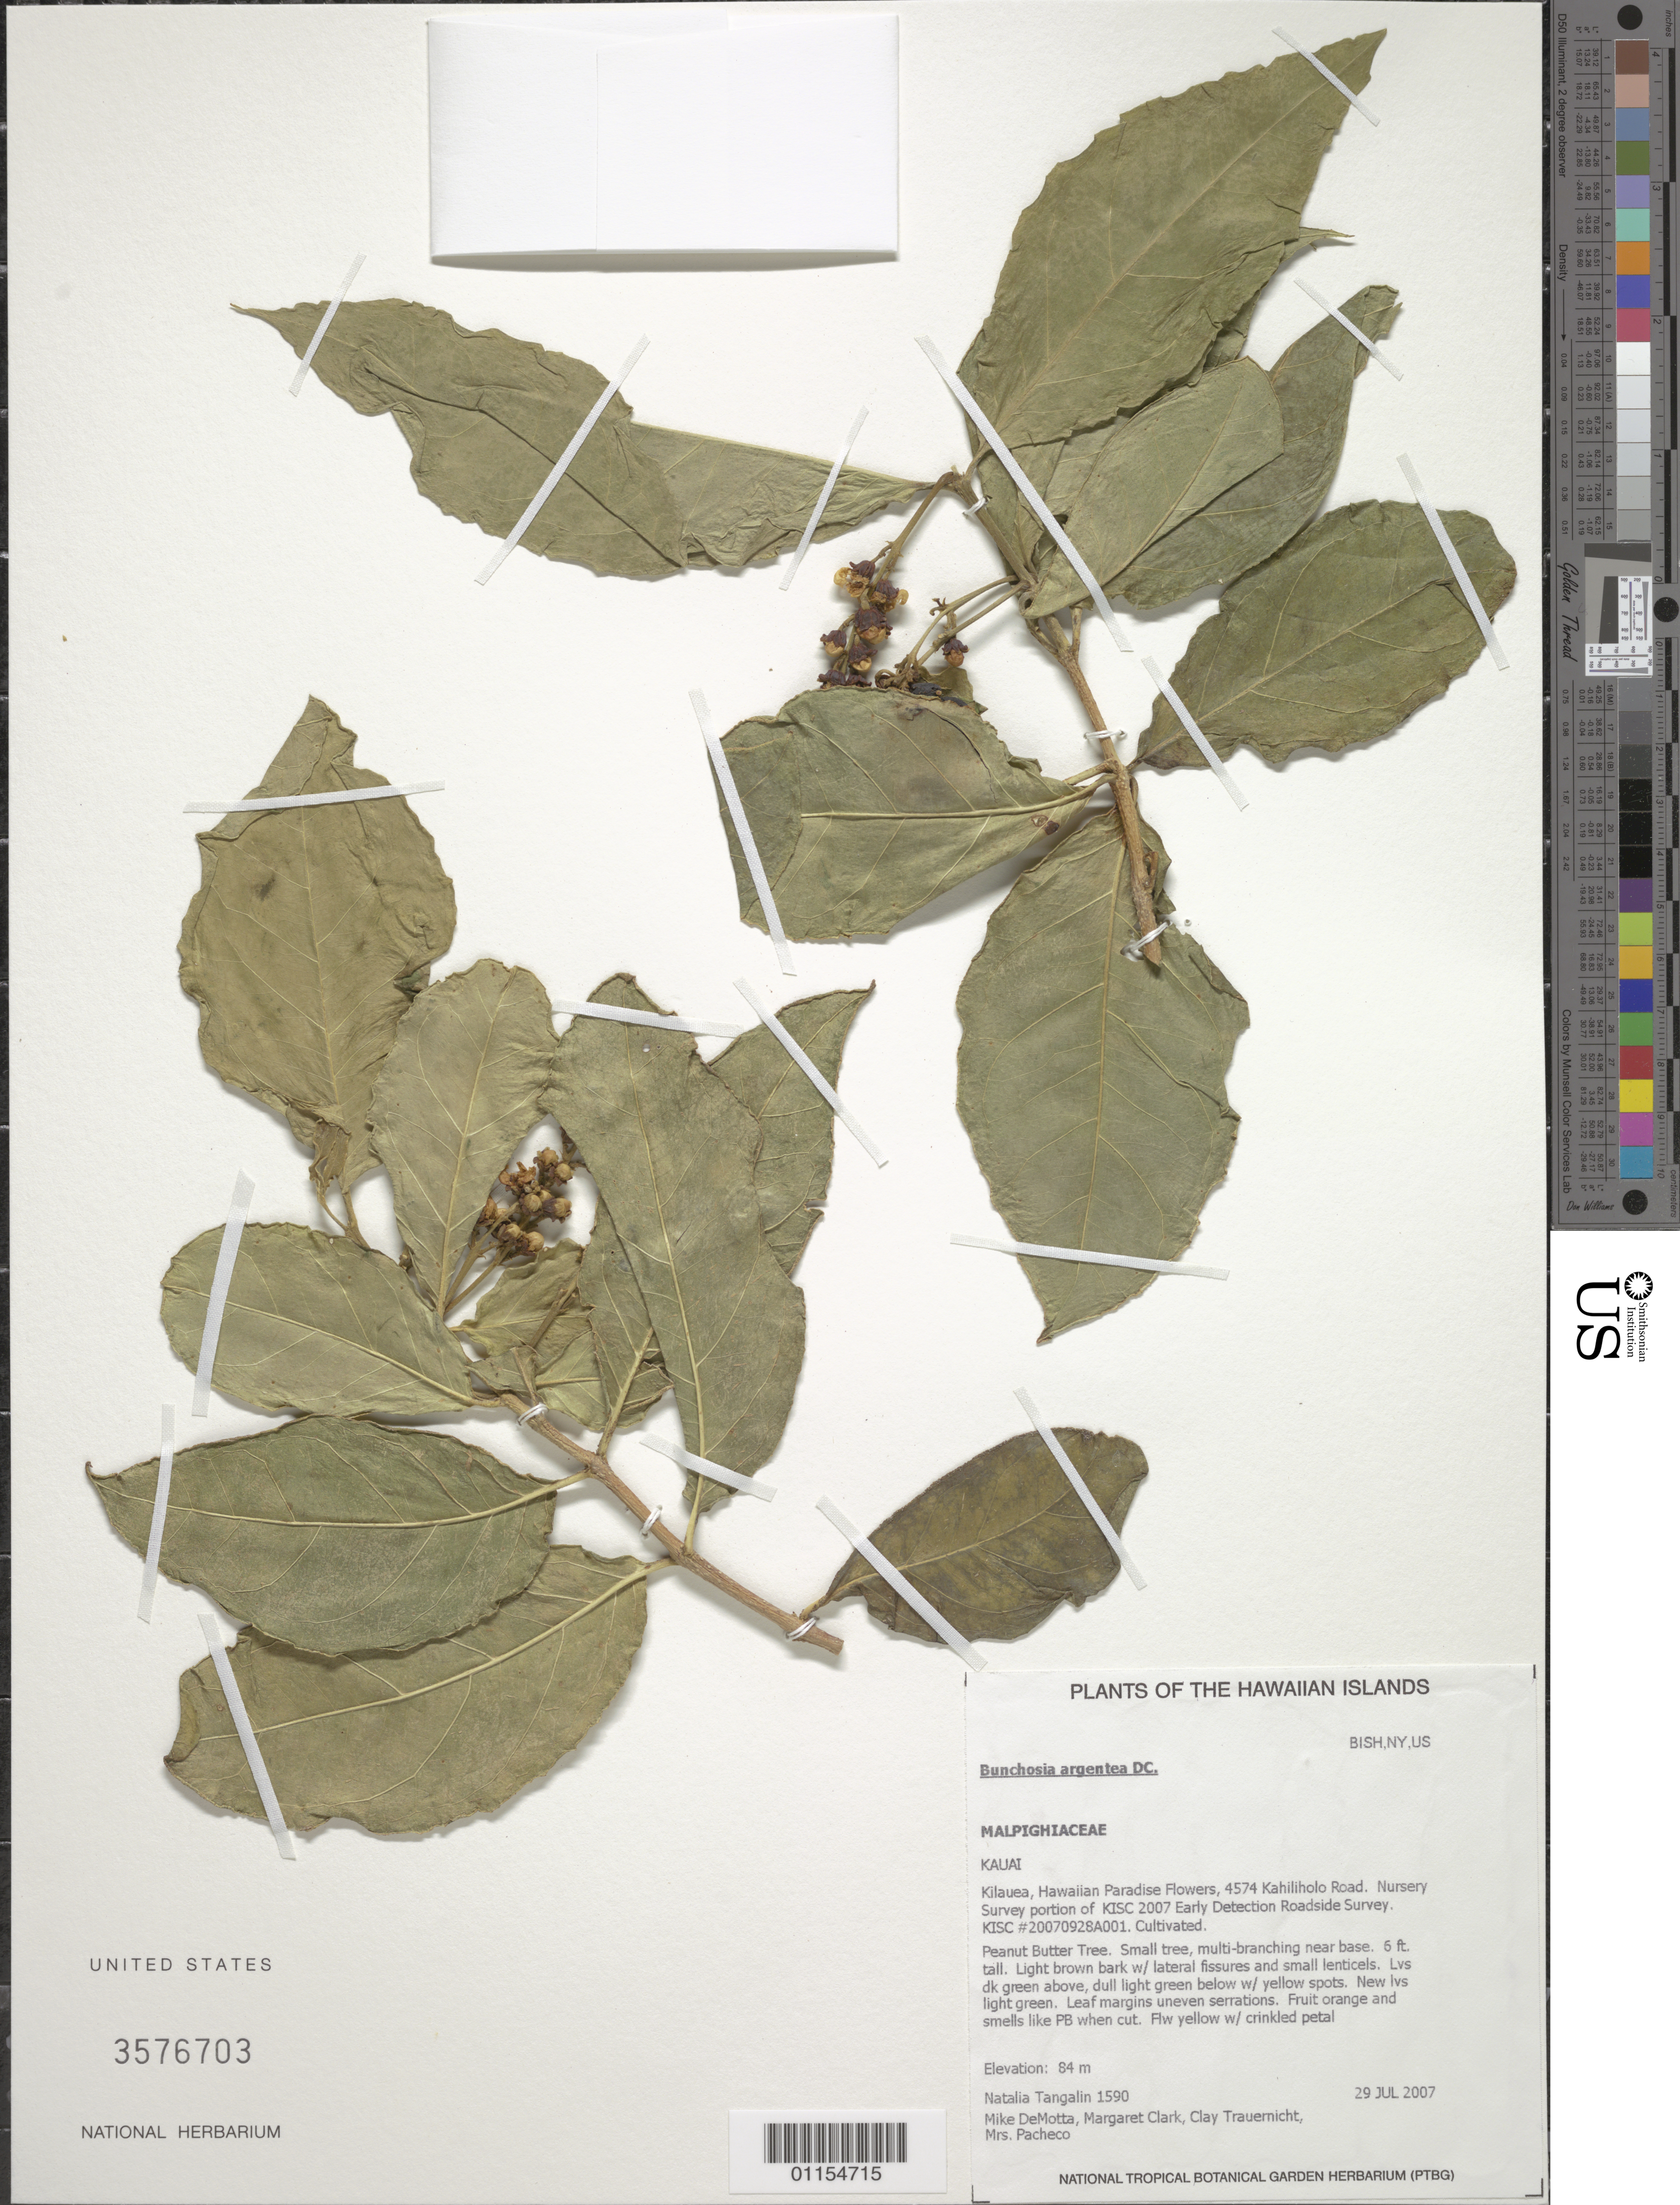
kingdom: Plantae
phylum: Tracheophyta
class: Magnoliopsida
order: Malpighiales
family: Malpighiaceae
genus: Bunchosia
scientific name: Bunchosia argentea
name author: (Jacq.) DC.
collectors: N. Tangalin, M. DeMotta, M. Clark & C. Trauernicht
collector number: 1590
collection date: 2007-07-29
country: United States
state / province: Hawaii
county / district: Kaui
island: Kaua'i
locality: Kilauea, Hawaiian Paradise Flowers, 4574 Kahiliholo Road.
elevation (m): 84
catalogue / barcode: US 3576703